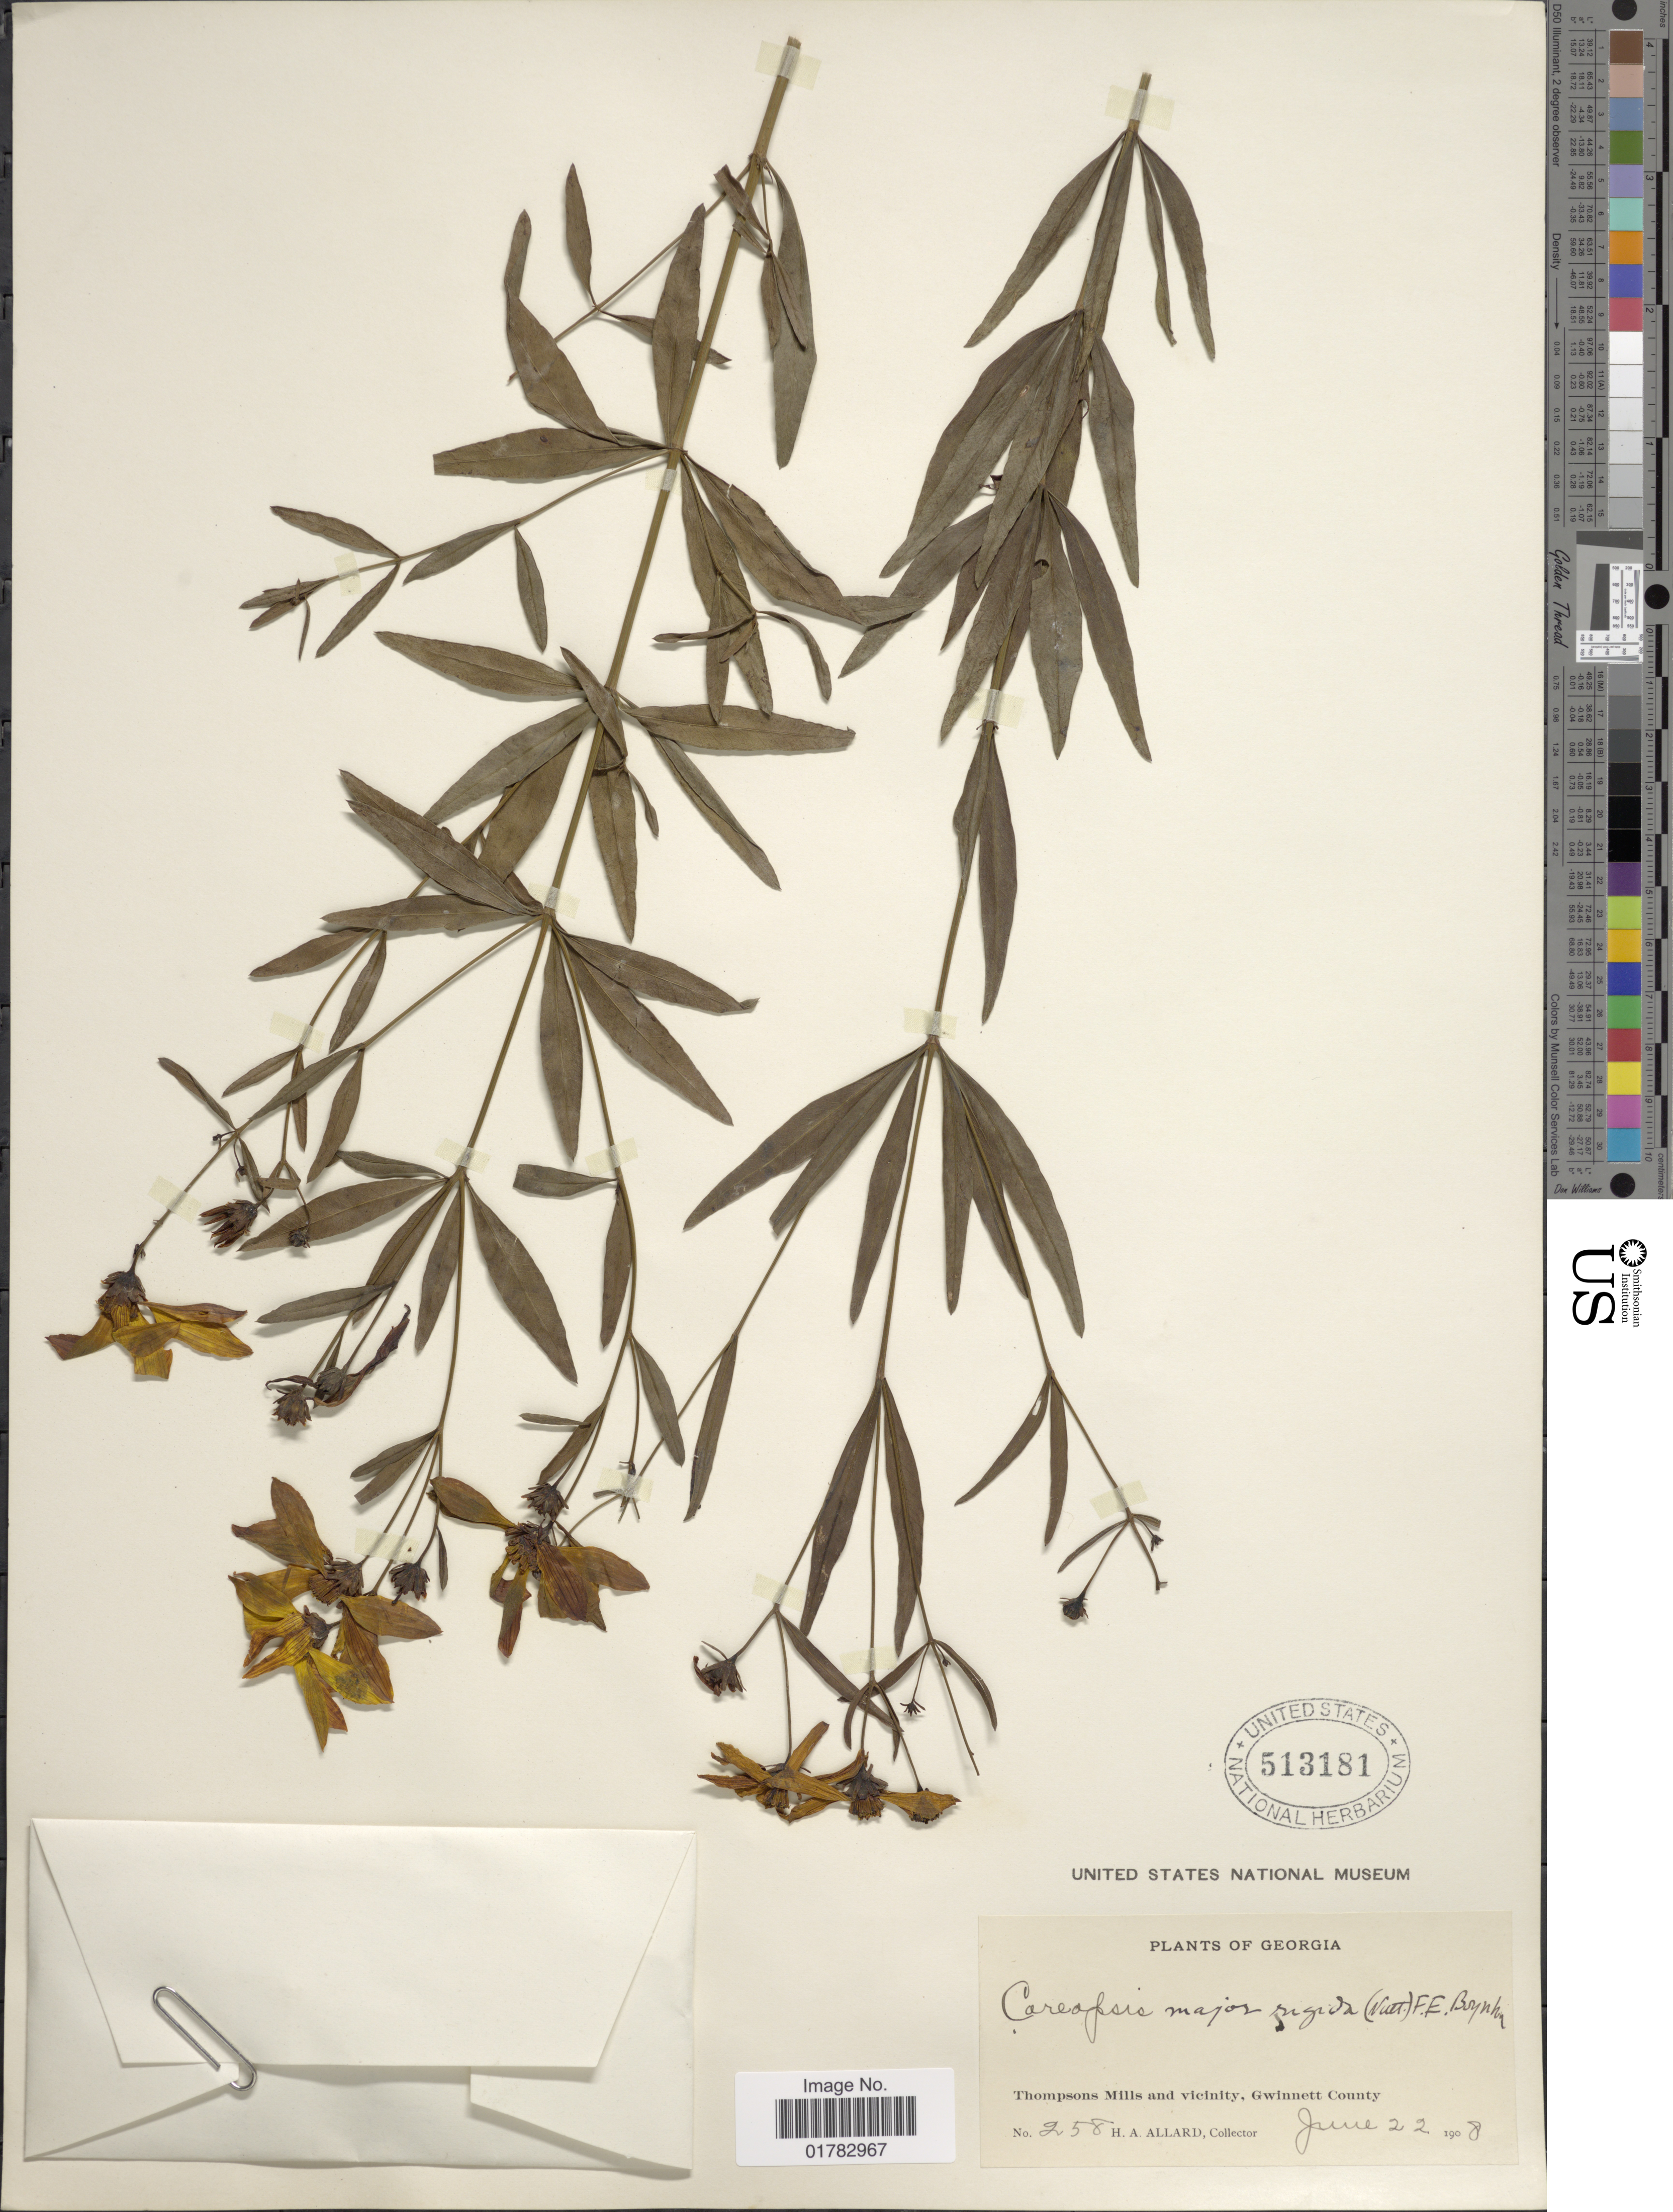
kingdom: Plantae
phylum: Tracheophyta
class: Magnoliopsida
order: Asterales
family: Asteraceae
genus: Coreopsis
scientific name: Coreopsis major var. rigida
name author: (Nutt.) F.E. Boynton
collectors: H. A. Allard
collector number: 258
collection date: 1908-06-22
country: United States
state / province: Georgia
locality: Thompsons Mills and vicinity, Gwinnett County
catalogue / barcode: US 513181